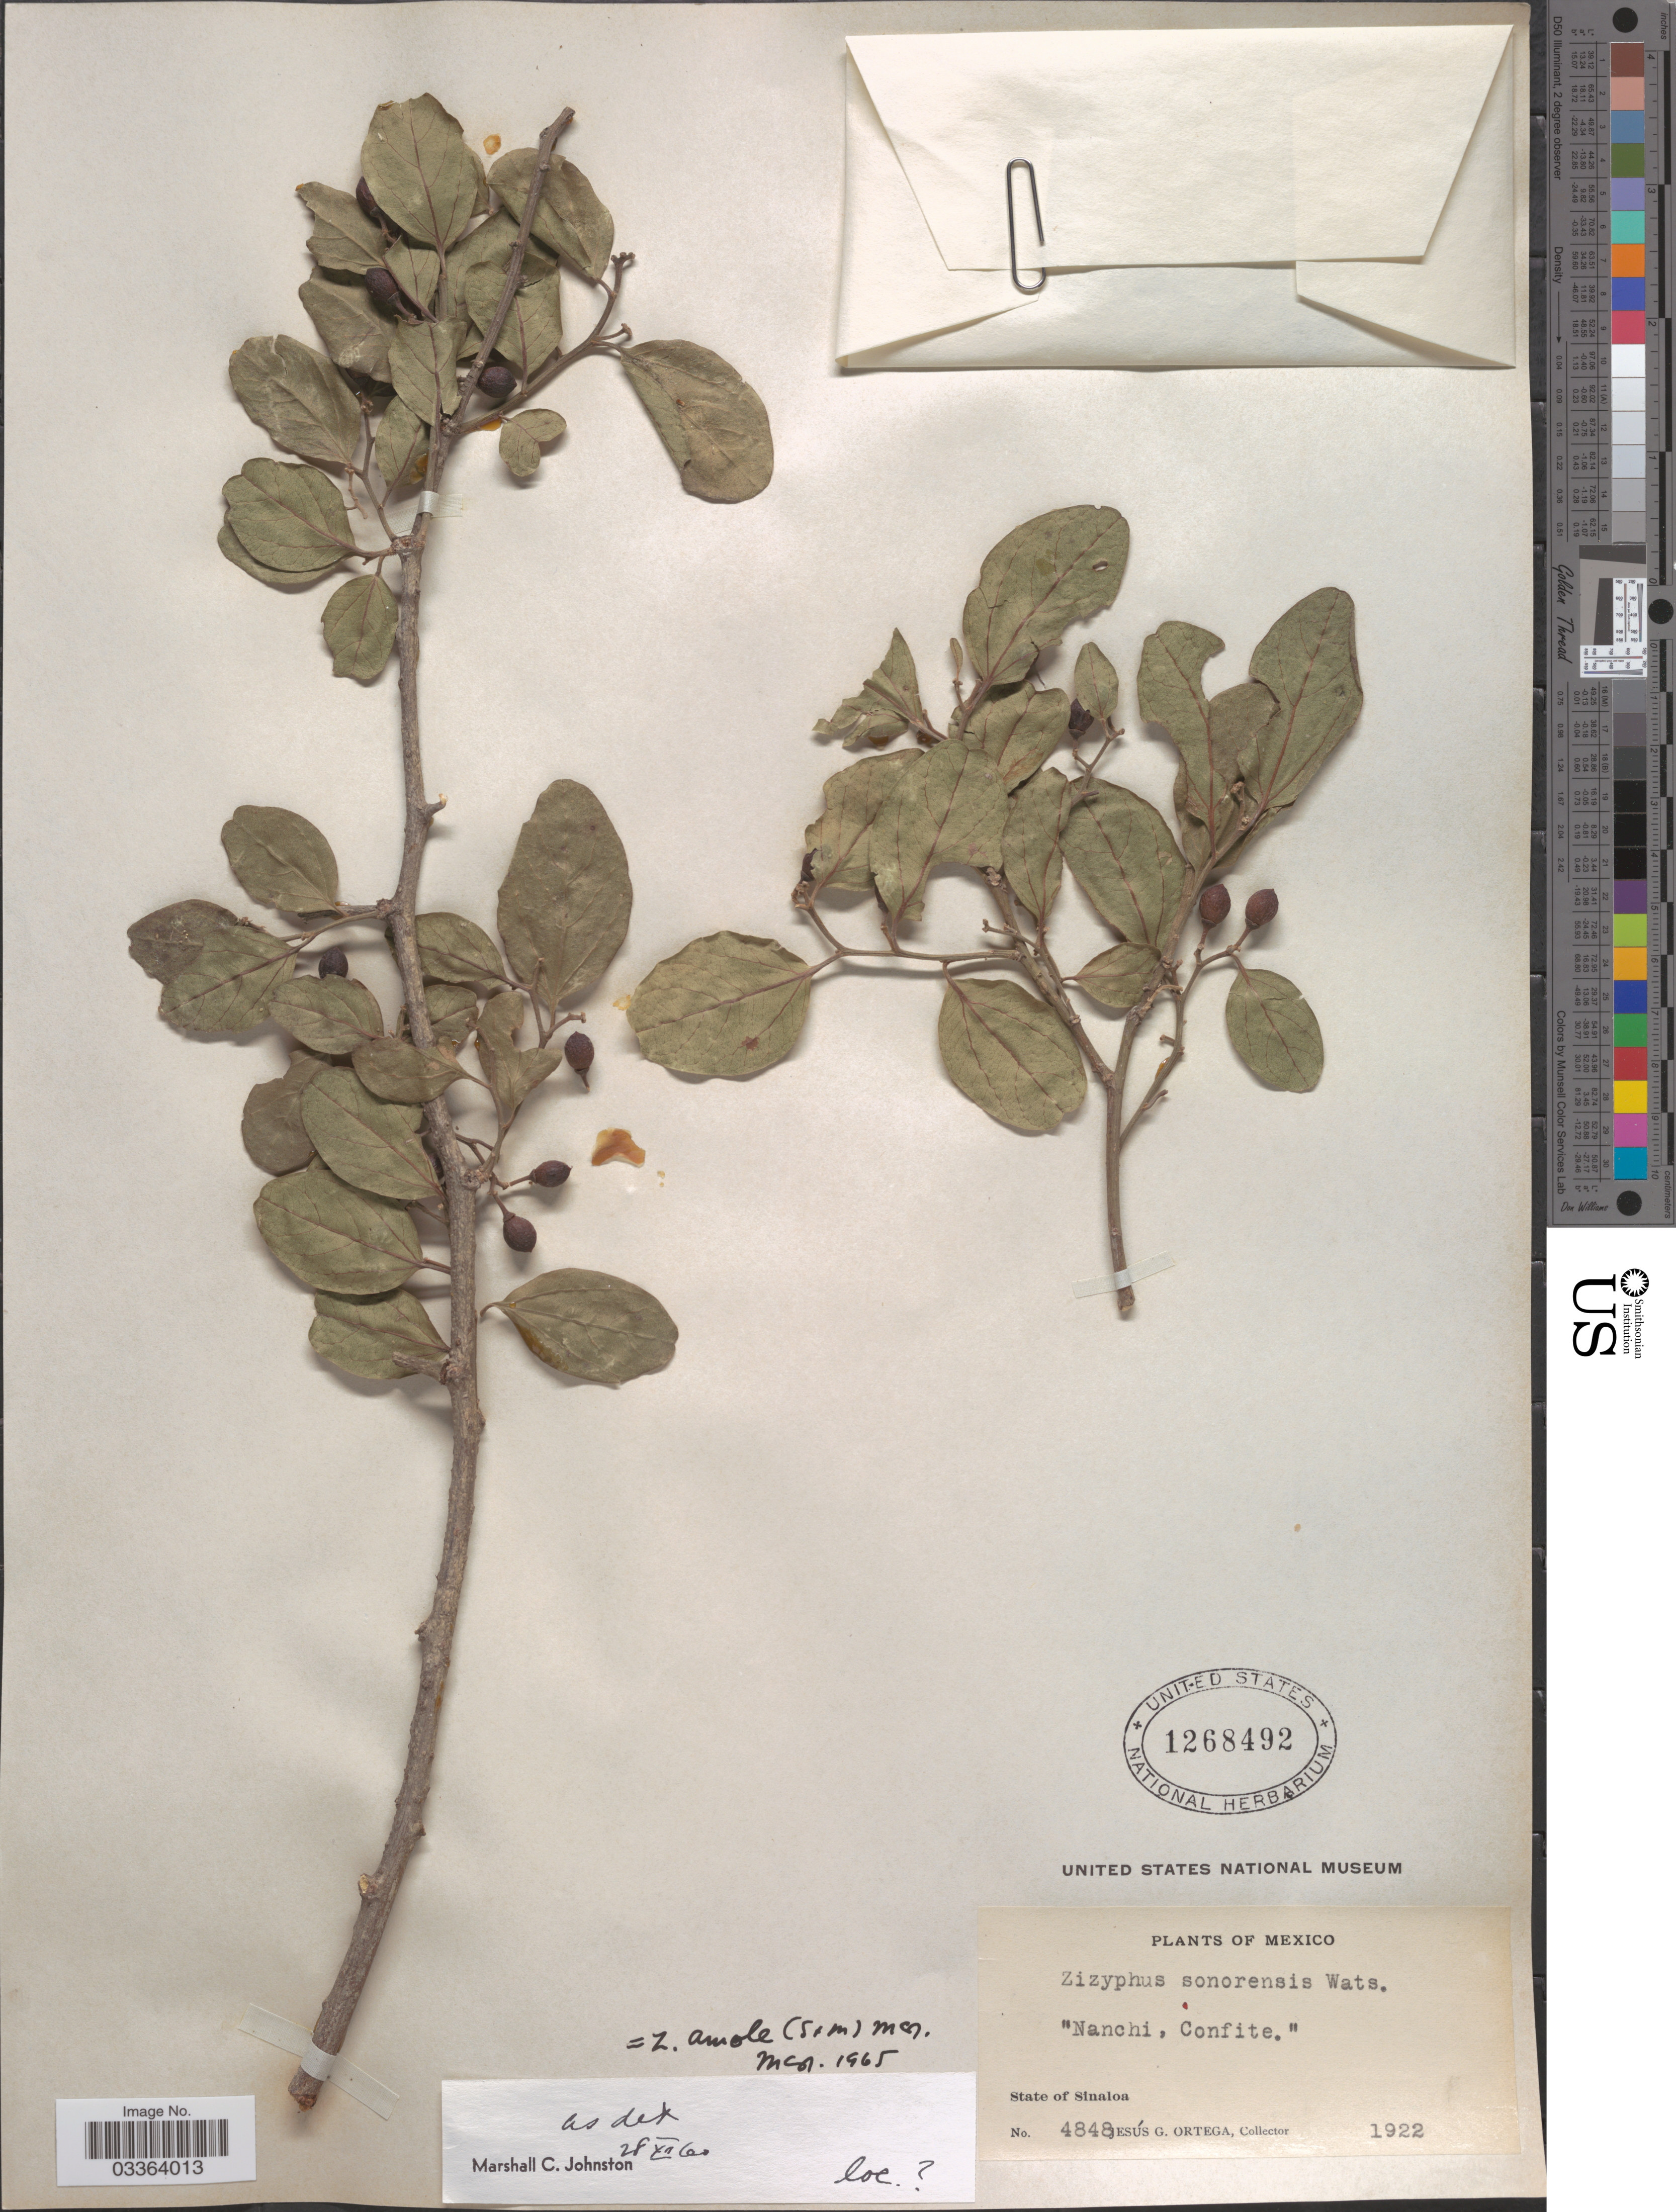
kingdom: Plantae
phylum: Tracheophyta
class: Magnoliopsida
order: Rosales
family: Rhamnaceae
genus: Sarcomphalus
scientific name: Sarcomphalus amole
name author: (Sessé & Moc.) Hauenschild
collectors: J. Ortega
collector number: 4848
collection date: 1922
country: Mexico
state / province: Sinaloa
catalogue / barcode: US 1268492